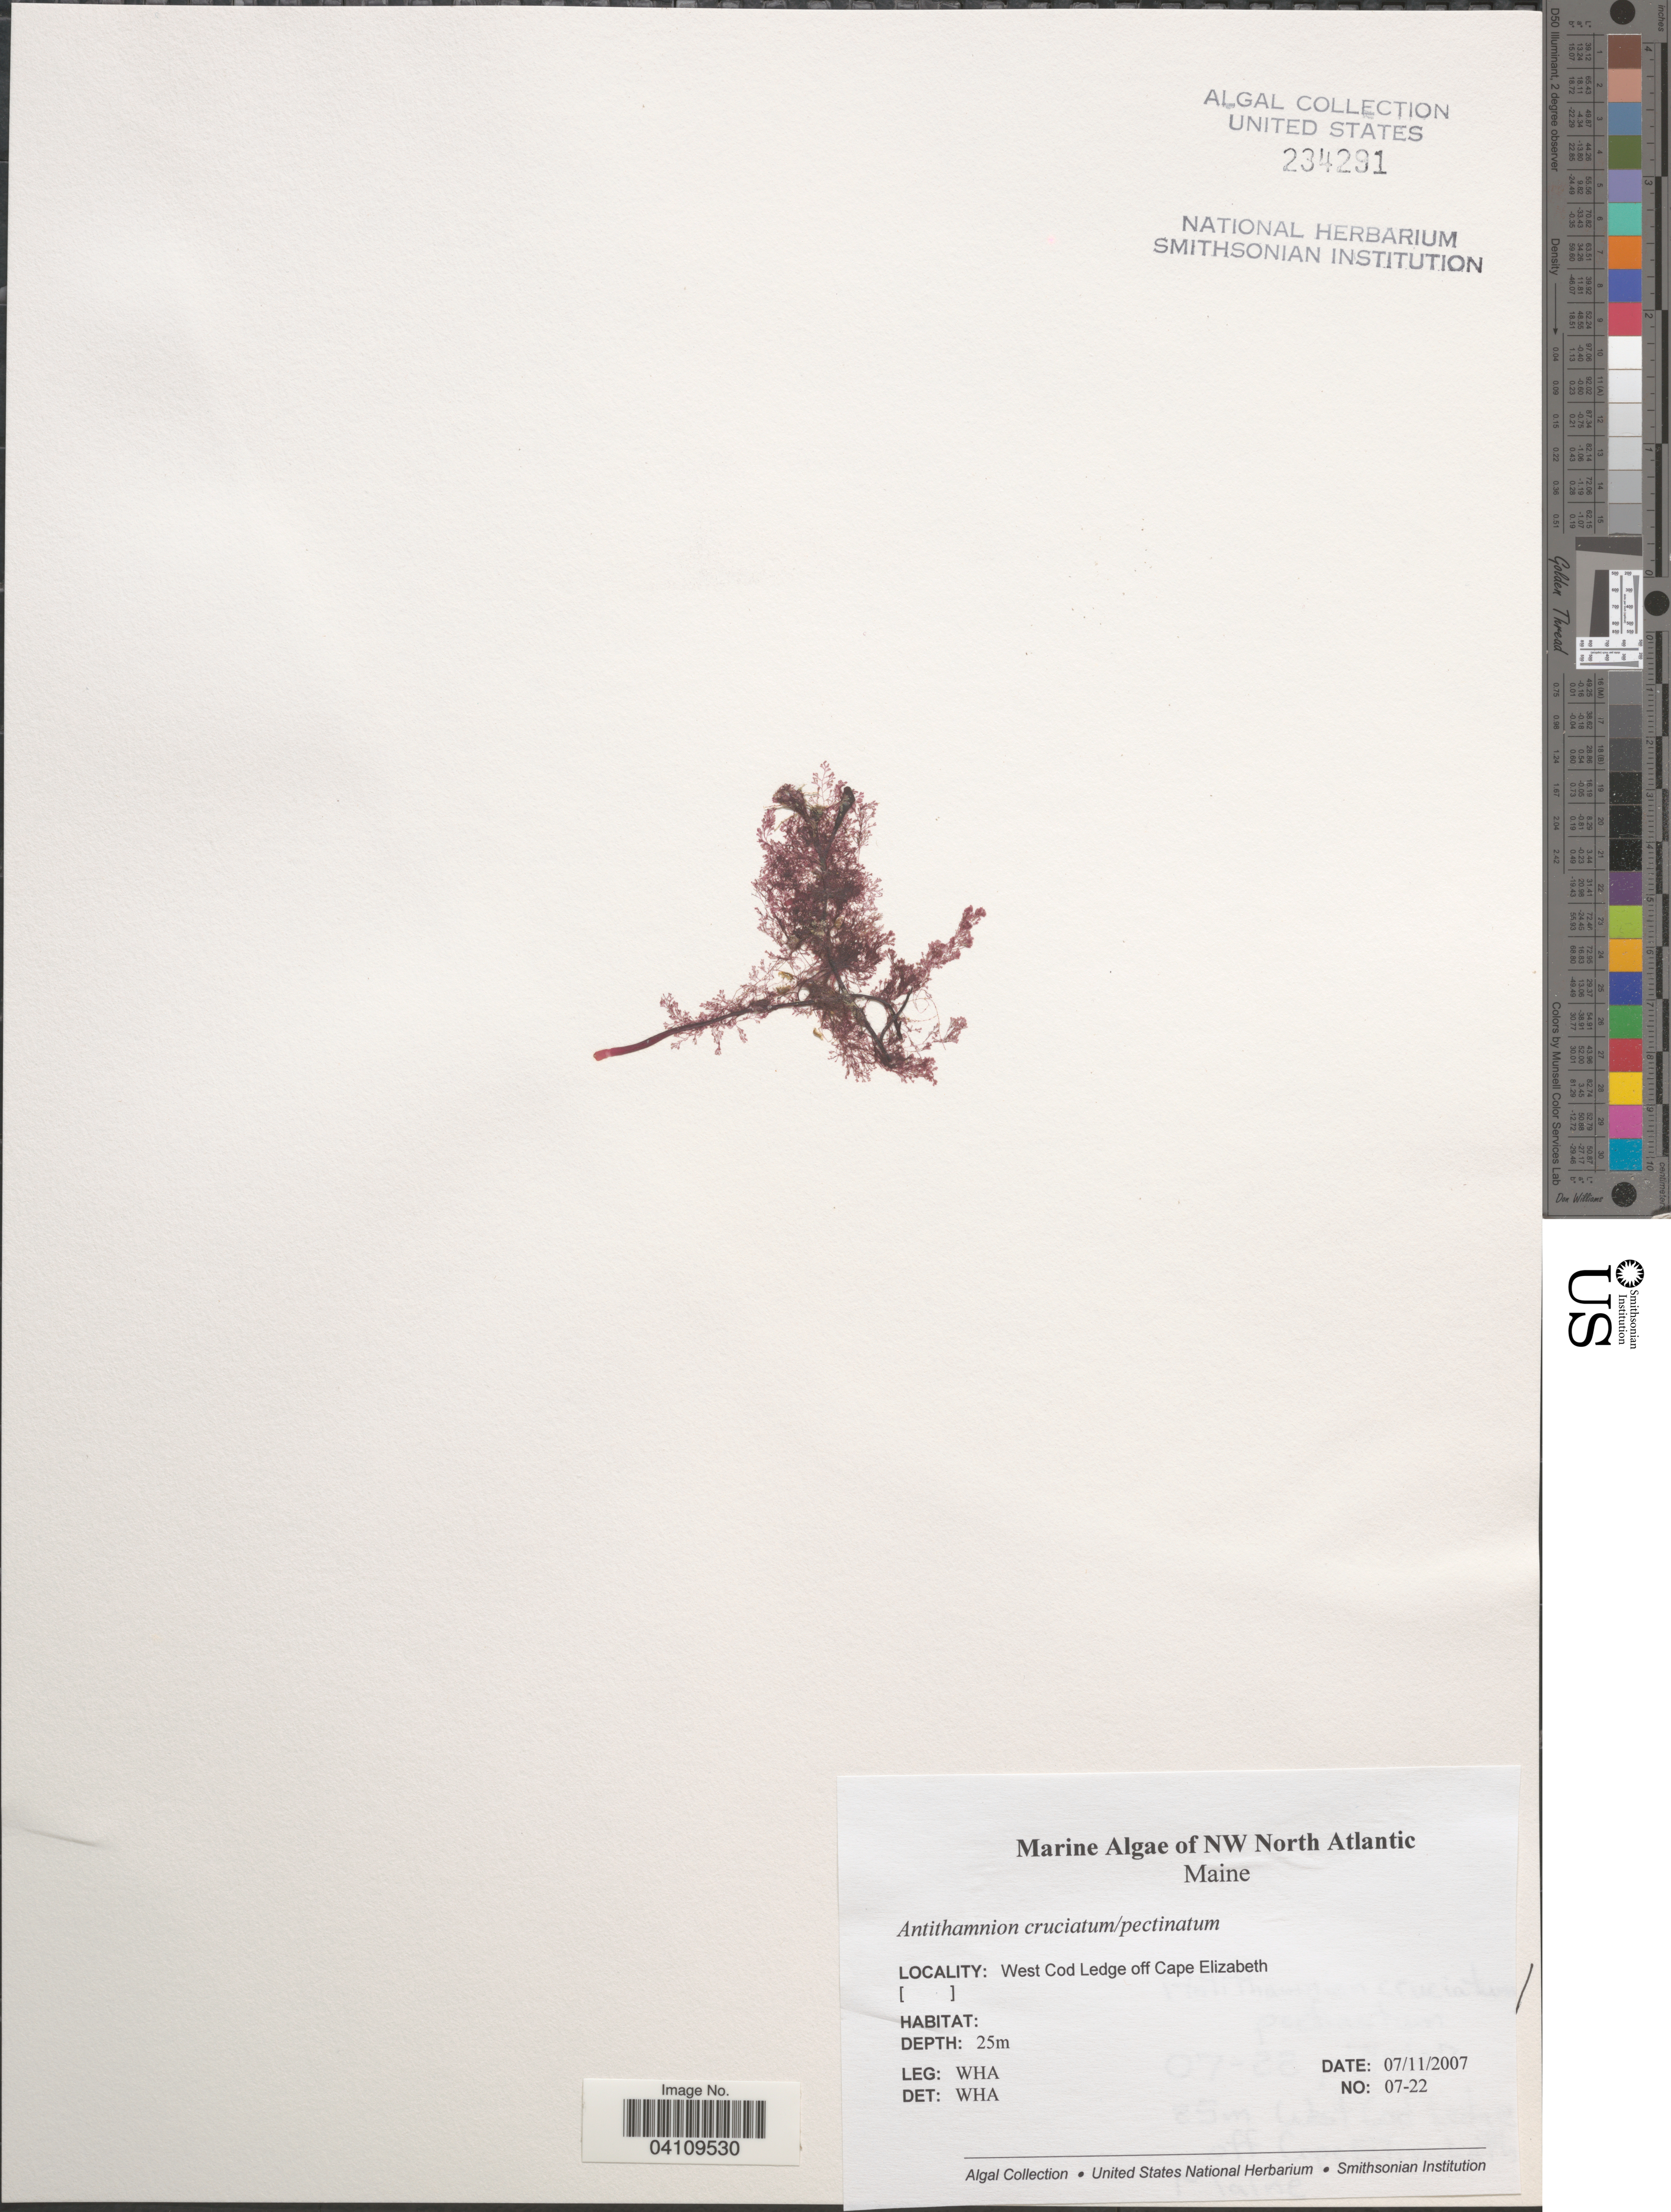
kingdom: Plantae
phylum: Rhodophyta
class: Florideophyceae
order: Ceramiales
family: Ceramiaceae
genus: Antithamnion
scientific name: Antithamnion cruciatum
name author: (C. Agardh) Näg.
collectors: W. H. Adey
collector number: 07-22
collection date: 2007-07-11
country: United States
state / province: Maine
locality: NW North Atlantic. West Cod Ledge off Cape Elizabeth.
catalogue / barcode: US 234291